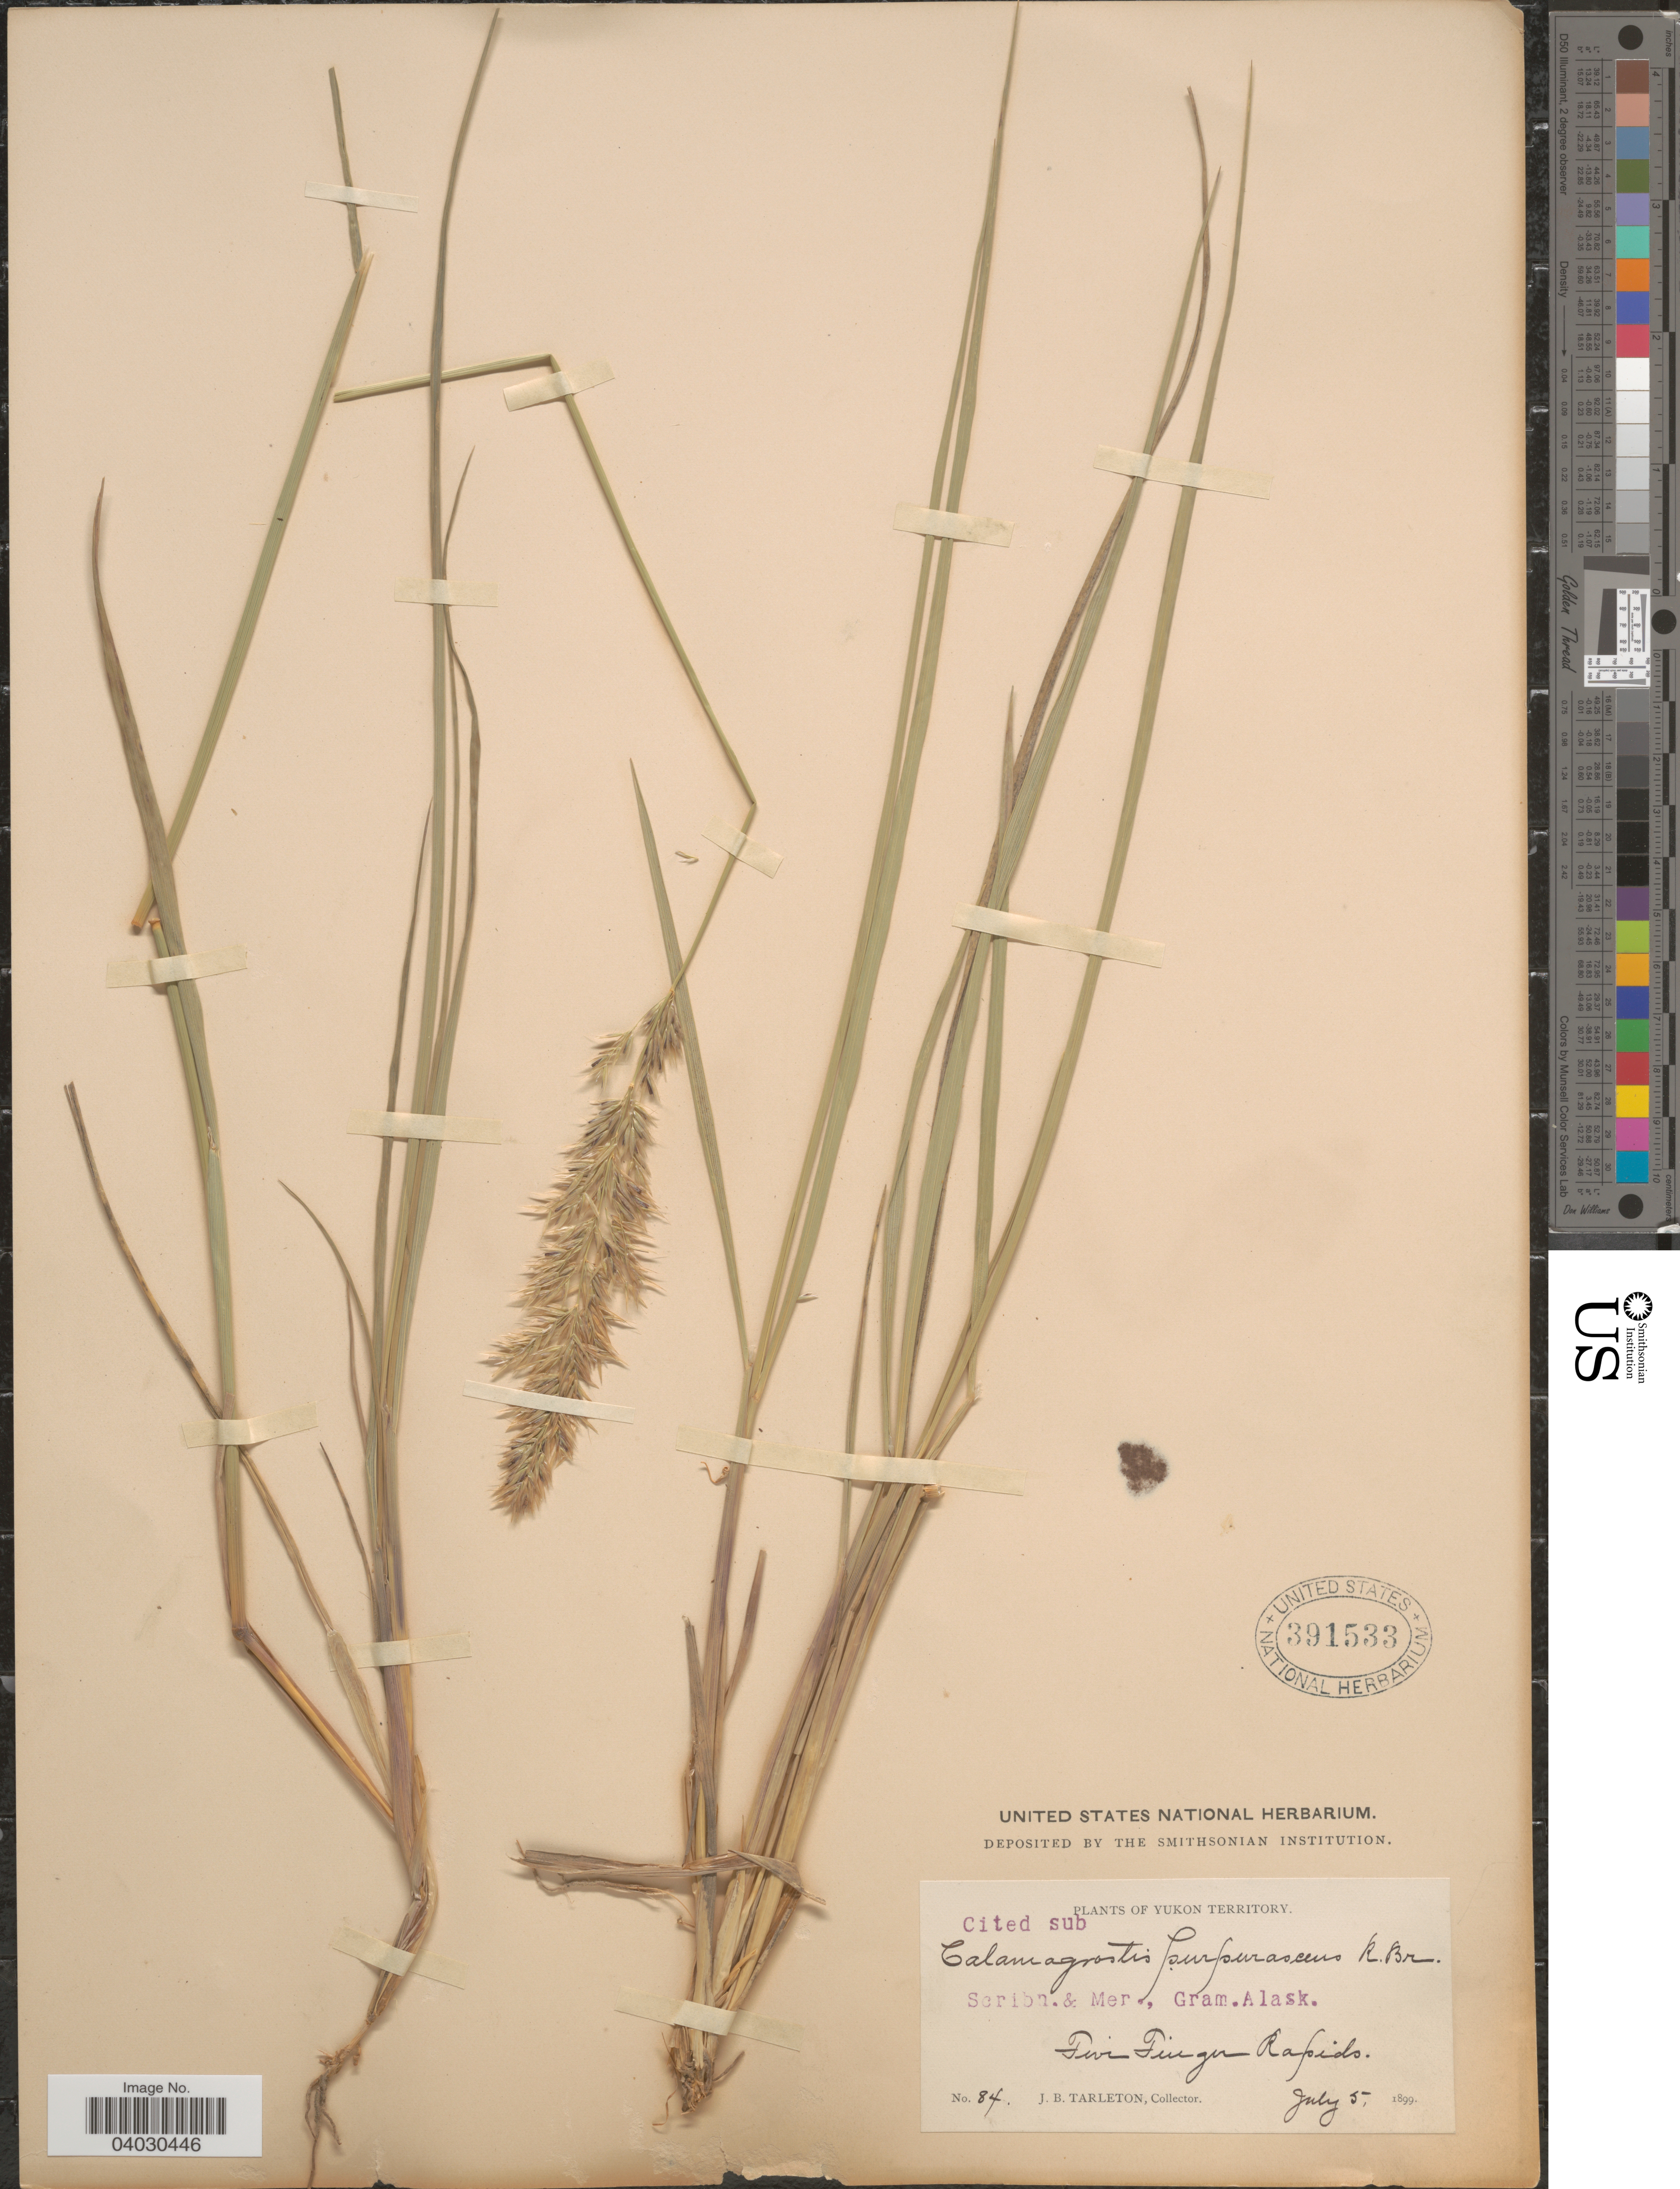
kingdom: Plantae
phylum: Tracheophyta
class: Liliopsida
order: Poales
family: Poaceae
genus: Calamagrostis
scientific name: Calamagrostis purpurascens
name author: R. Br.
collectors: J. Tarleton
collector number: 84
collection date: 1899-07-05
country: Canada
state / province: Yukon Territory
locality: Five Finger Rapids.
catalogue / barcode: US 391533